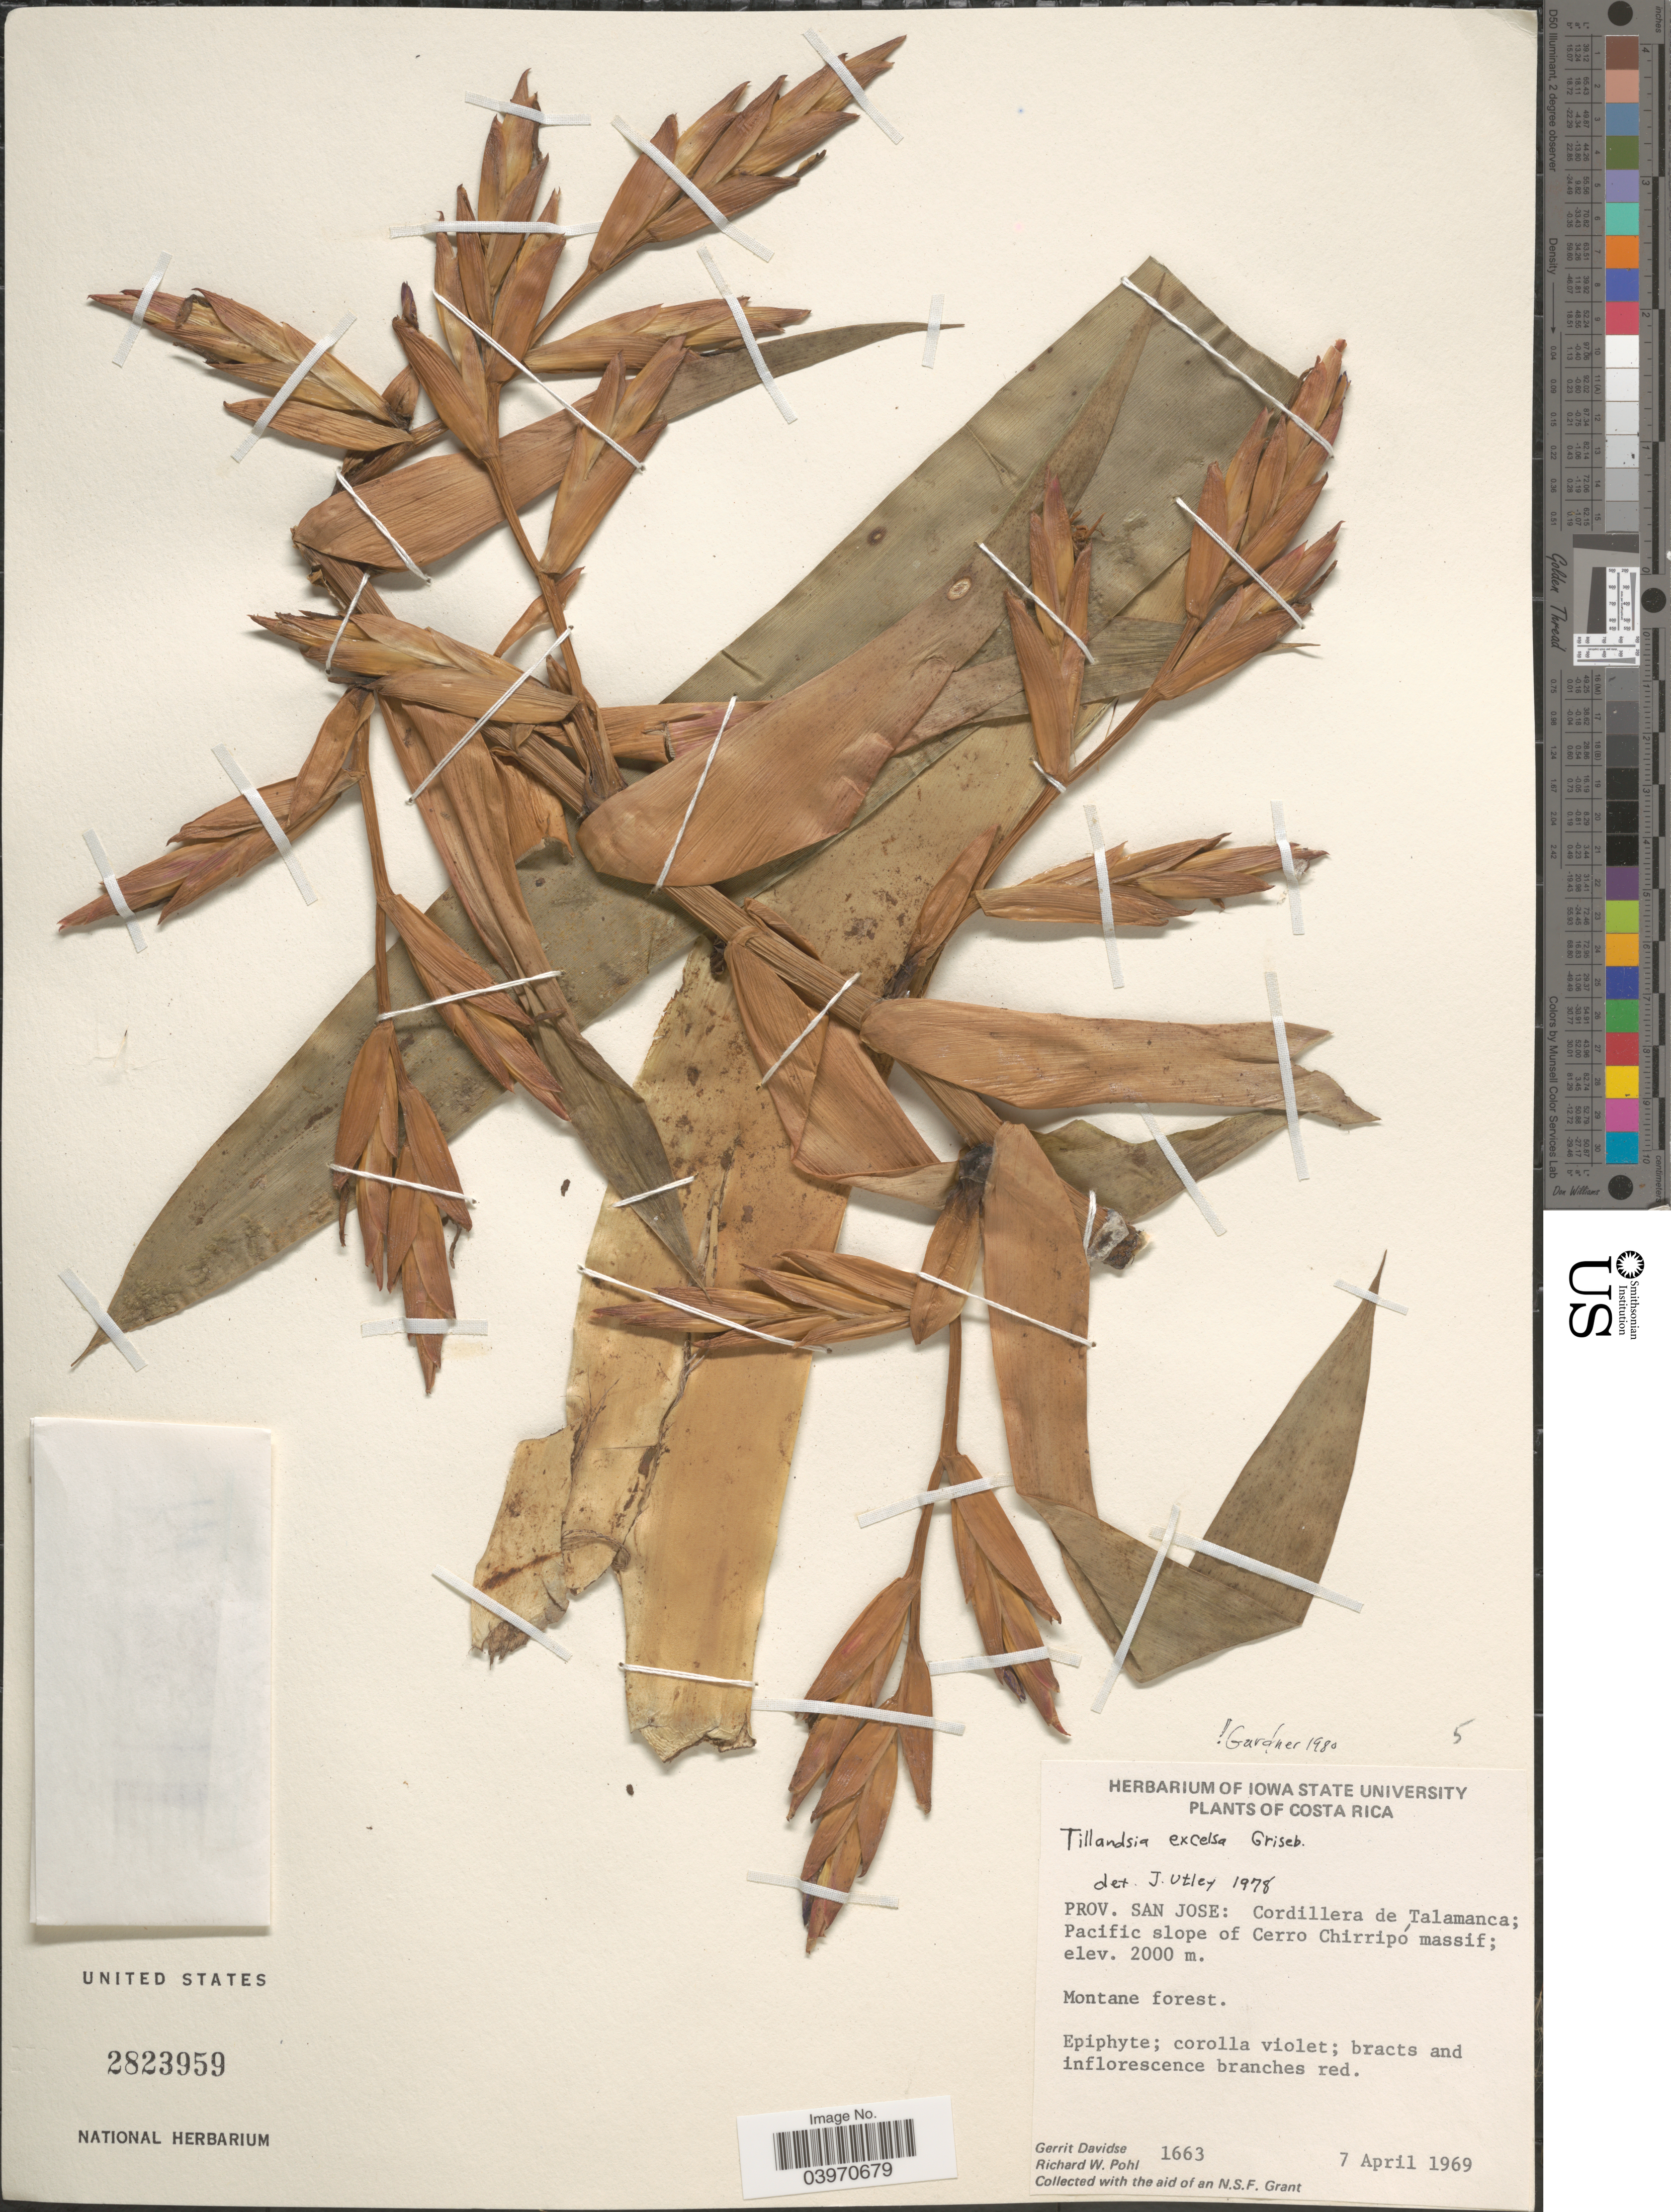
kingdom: Plantae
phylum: Tracheophyta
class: Liliopsida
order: Poales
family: Bromeliaceae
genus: Tillandsia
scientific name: Tillandsia excelsa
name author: Griseb.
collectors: G. Davidse & R. W. Pohl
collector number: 1663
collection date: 1969-04-07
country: Costa Rica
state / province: San José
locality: Cordillera de Talamanca; Pacific slope of Cerro Chirripó massif.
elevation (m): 2000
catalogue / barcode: US 2823959